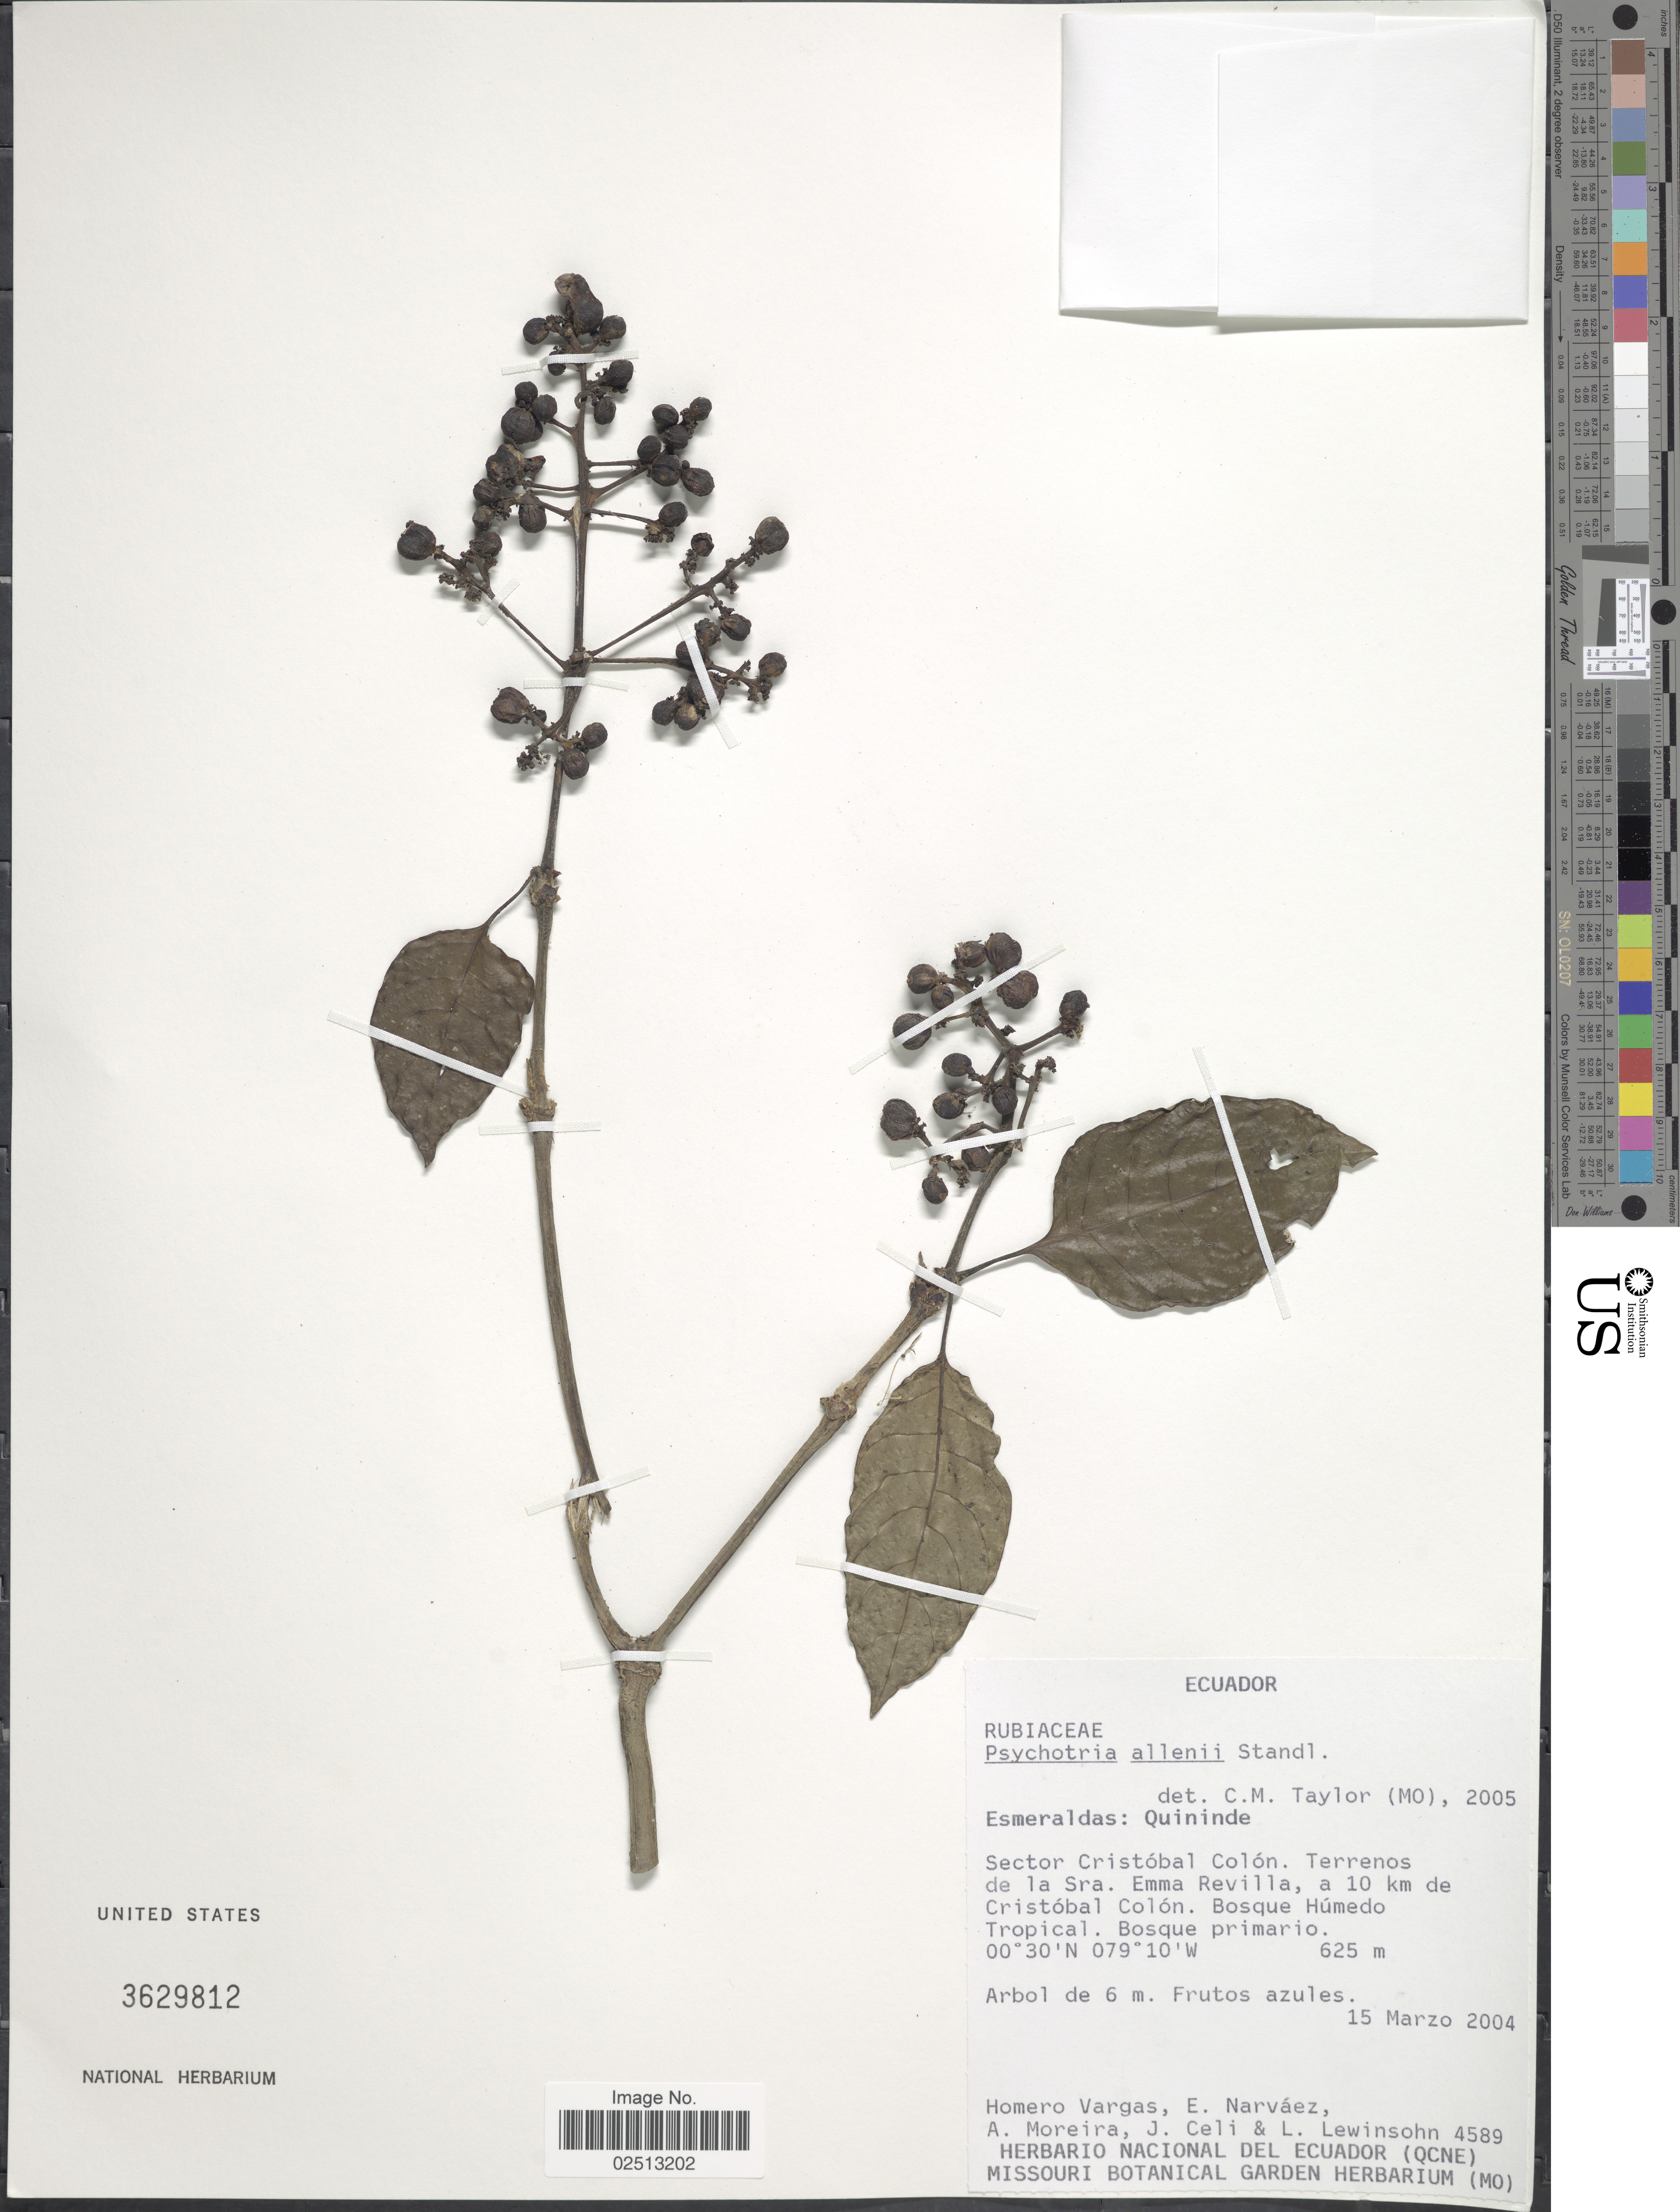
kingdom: Plantae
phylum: Tracheophyta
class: Magnoliopsida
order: Gentianales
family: Rubiaceae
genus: Psychotria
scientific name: Psychotria allenii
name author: Standl. in Woodson & Schery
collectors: H. Vargas, E. Narváez, A. Moreira, J. Celi & L. Lewinsohn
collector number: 4589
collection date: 2004-03-15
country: Ecuador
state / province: Esmeraldas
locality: Esmeraldas: Quininde. Sector Cristobal Colon, Terrenos de la Sra. Emma Reilla, a 10 km de Cristobal Colon.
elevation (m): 625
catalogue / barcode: US 3629812